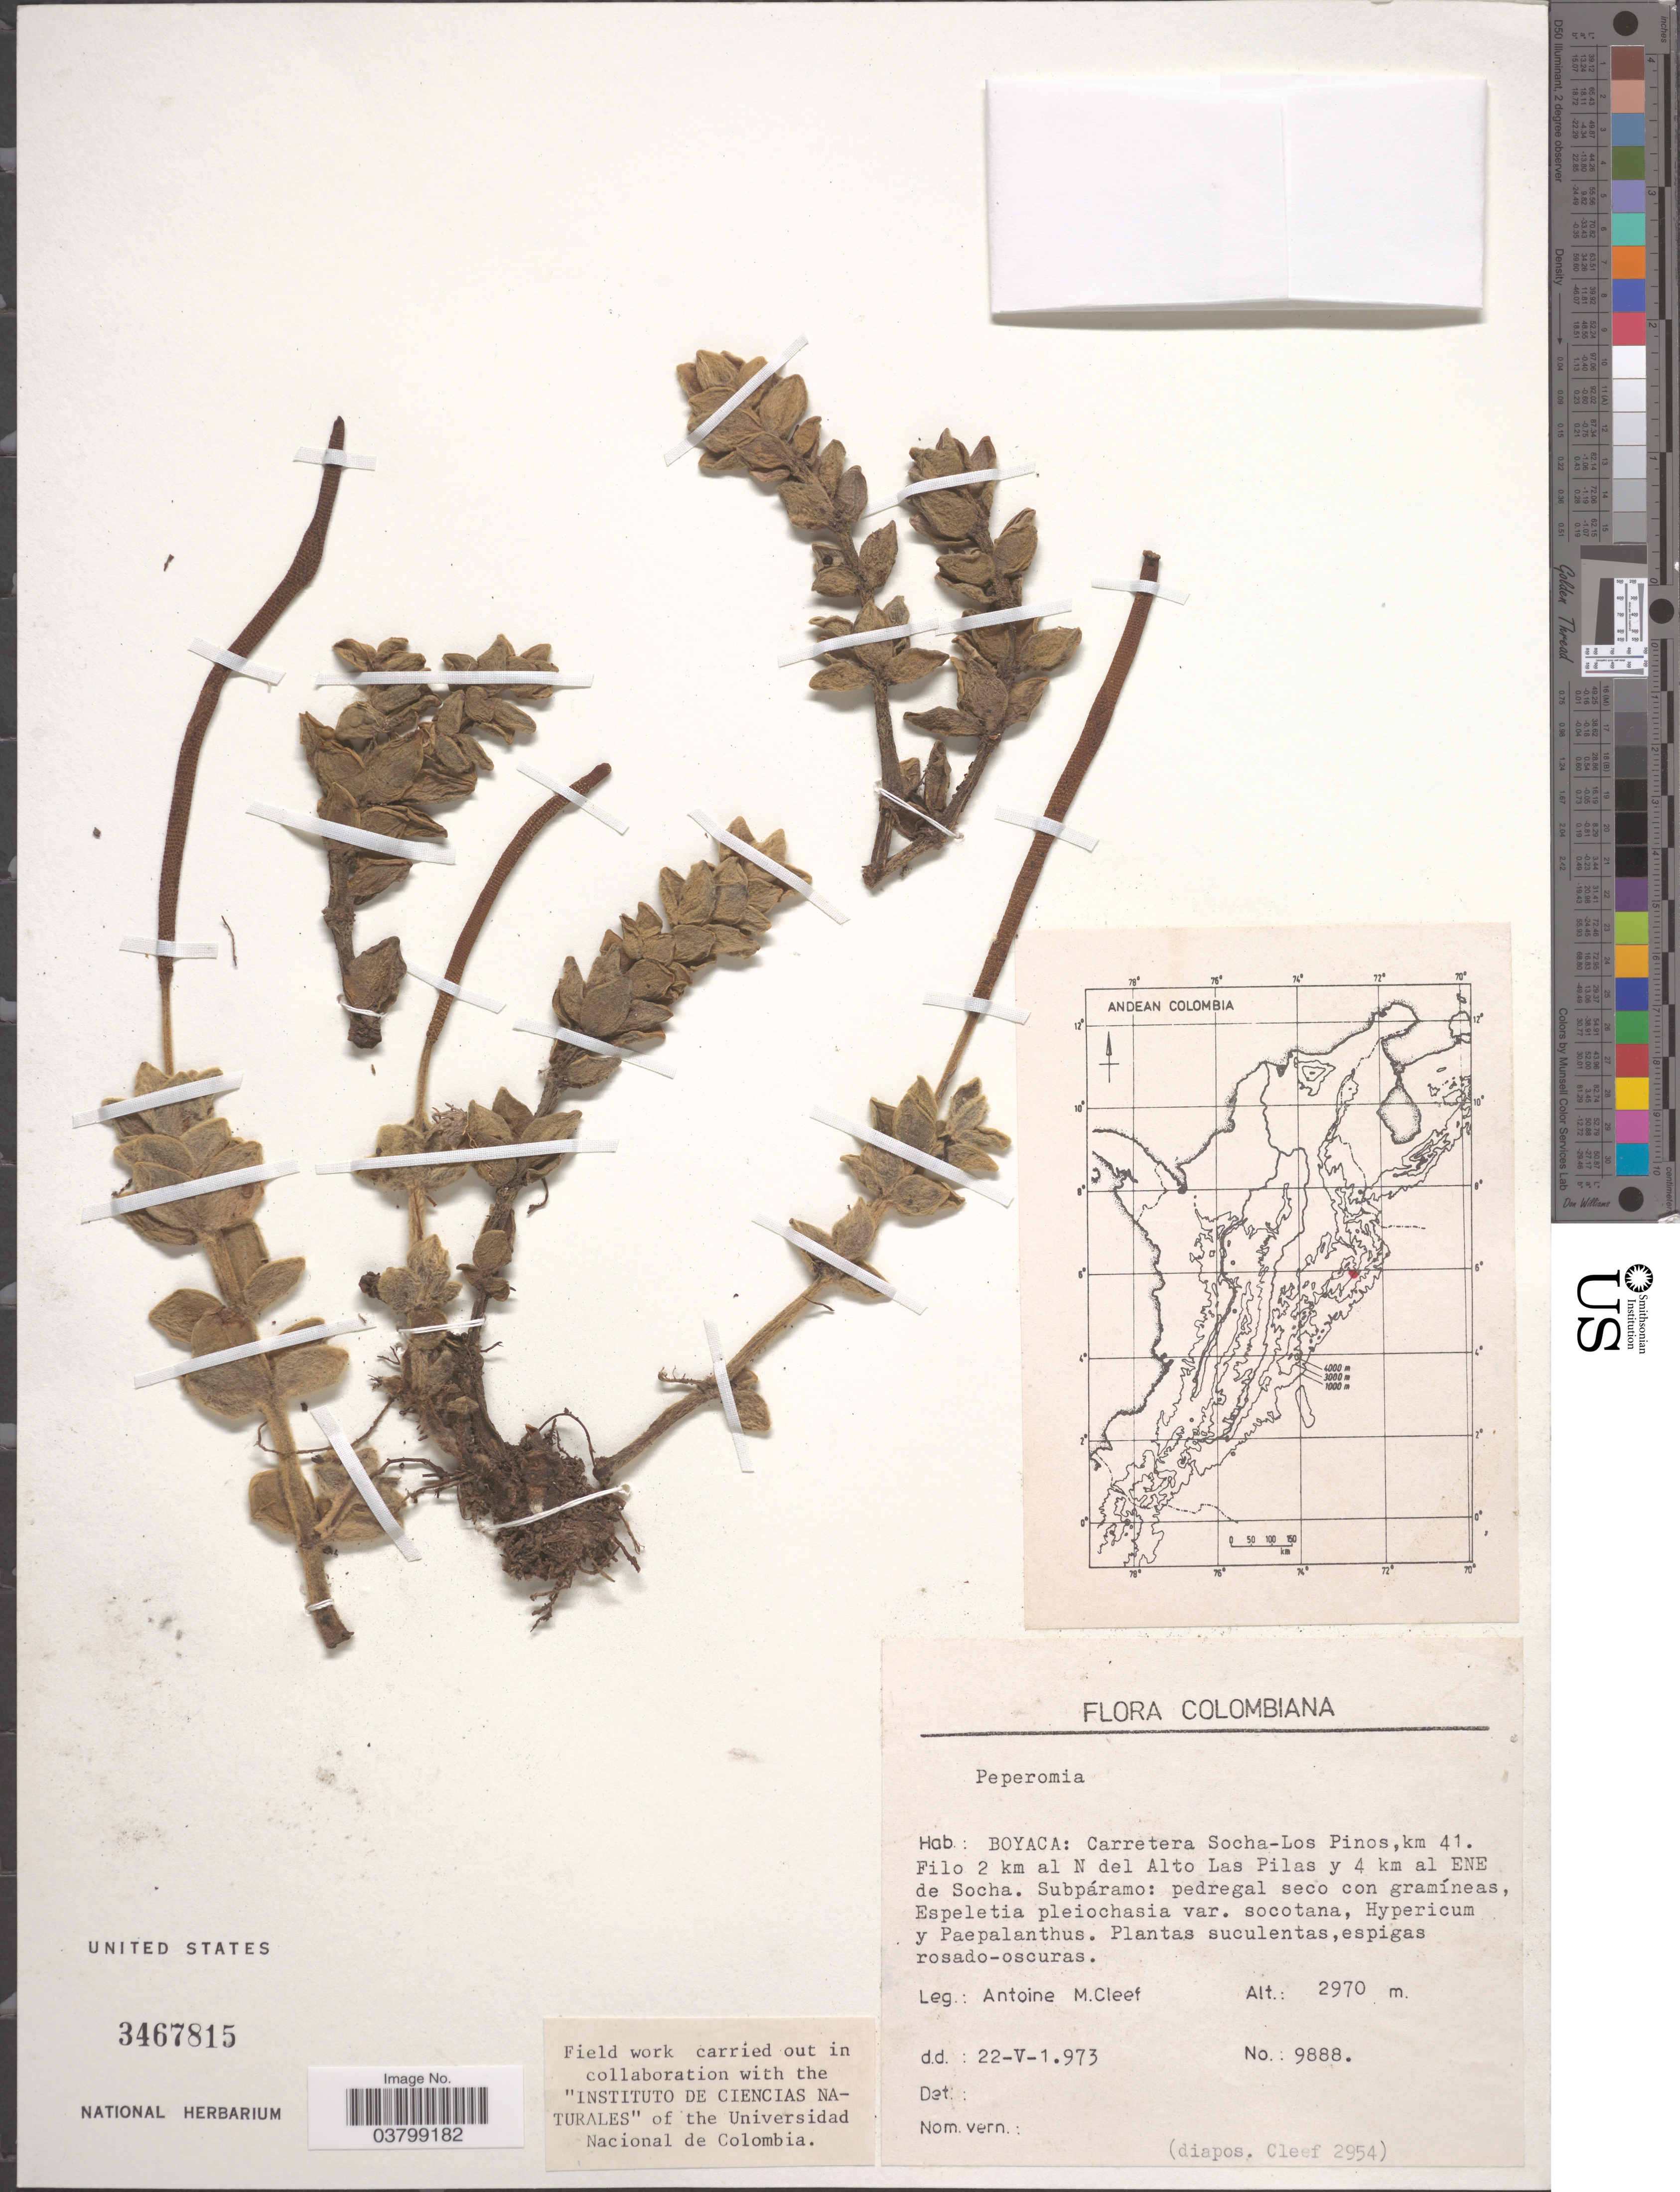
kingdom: Plantae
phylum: Tracheophyta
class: Magnoliopsida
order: Piperales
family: Piperaceae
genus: Peperomia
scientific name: Peperomia schultzei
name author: Trel. & Yunck.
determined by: Jiménez, José Estaban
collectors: A. M. Cleef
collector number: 9888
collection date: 1973-05-22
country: Colombia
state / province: Boyacá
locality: Carretera Socha-Los Pinos, km 41. Filo 2 km al N del Alto Las Pilas y 4 km al ENE de Socha.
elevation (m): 2970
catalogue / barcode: US 3467815